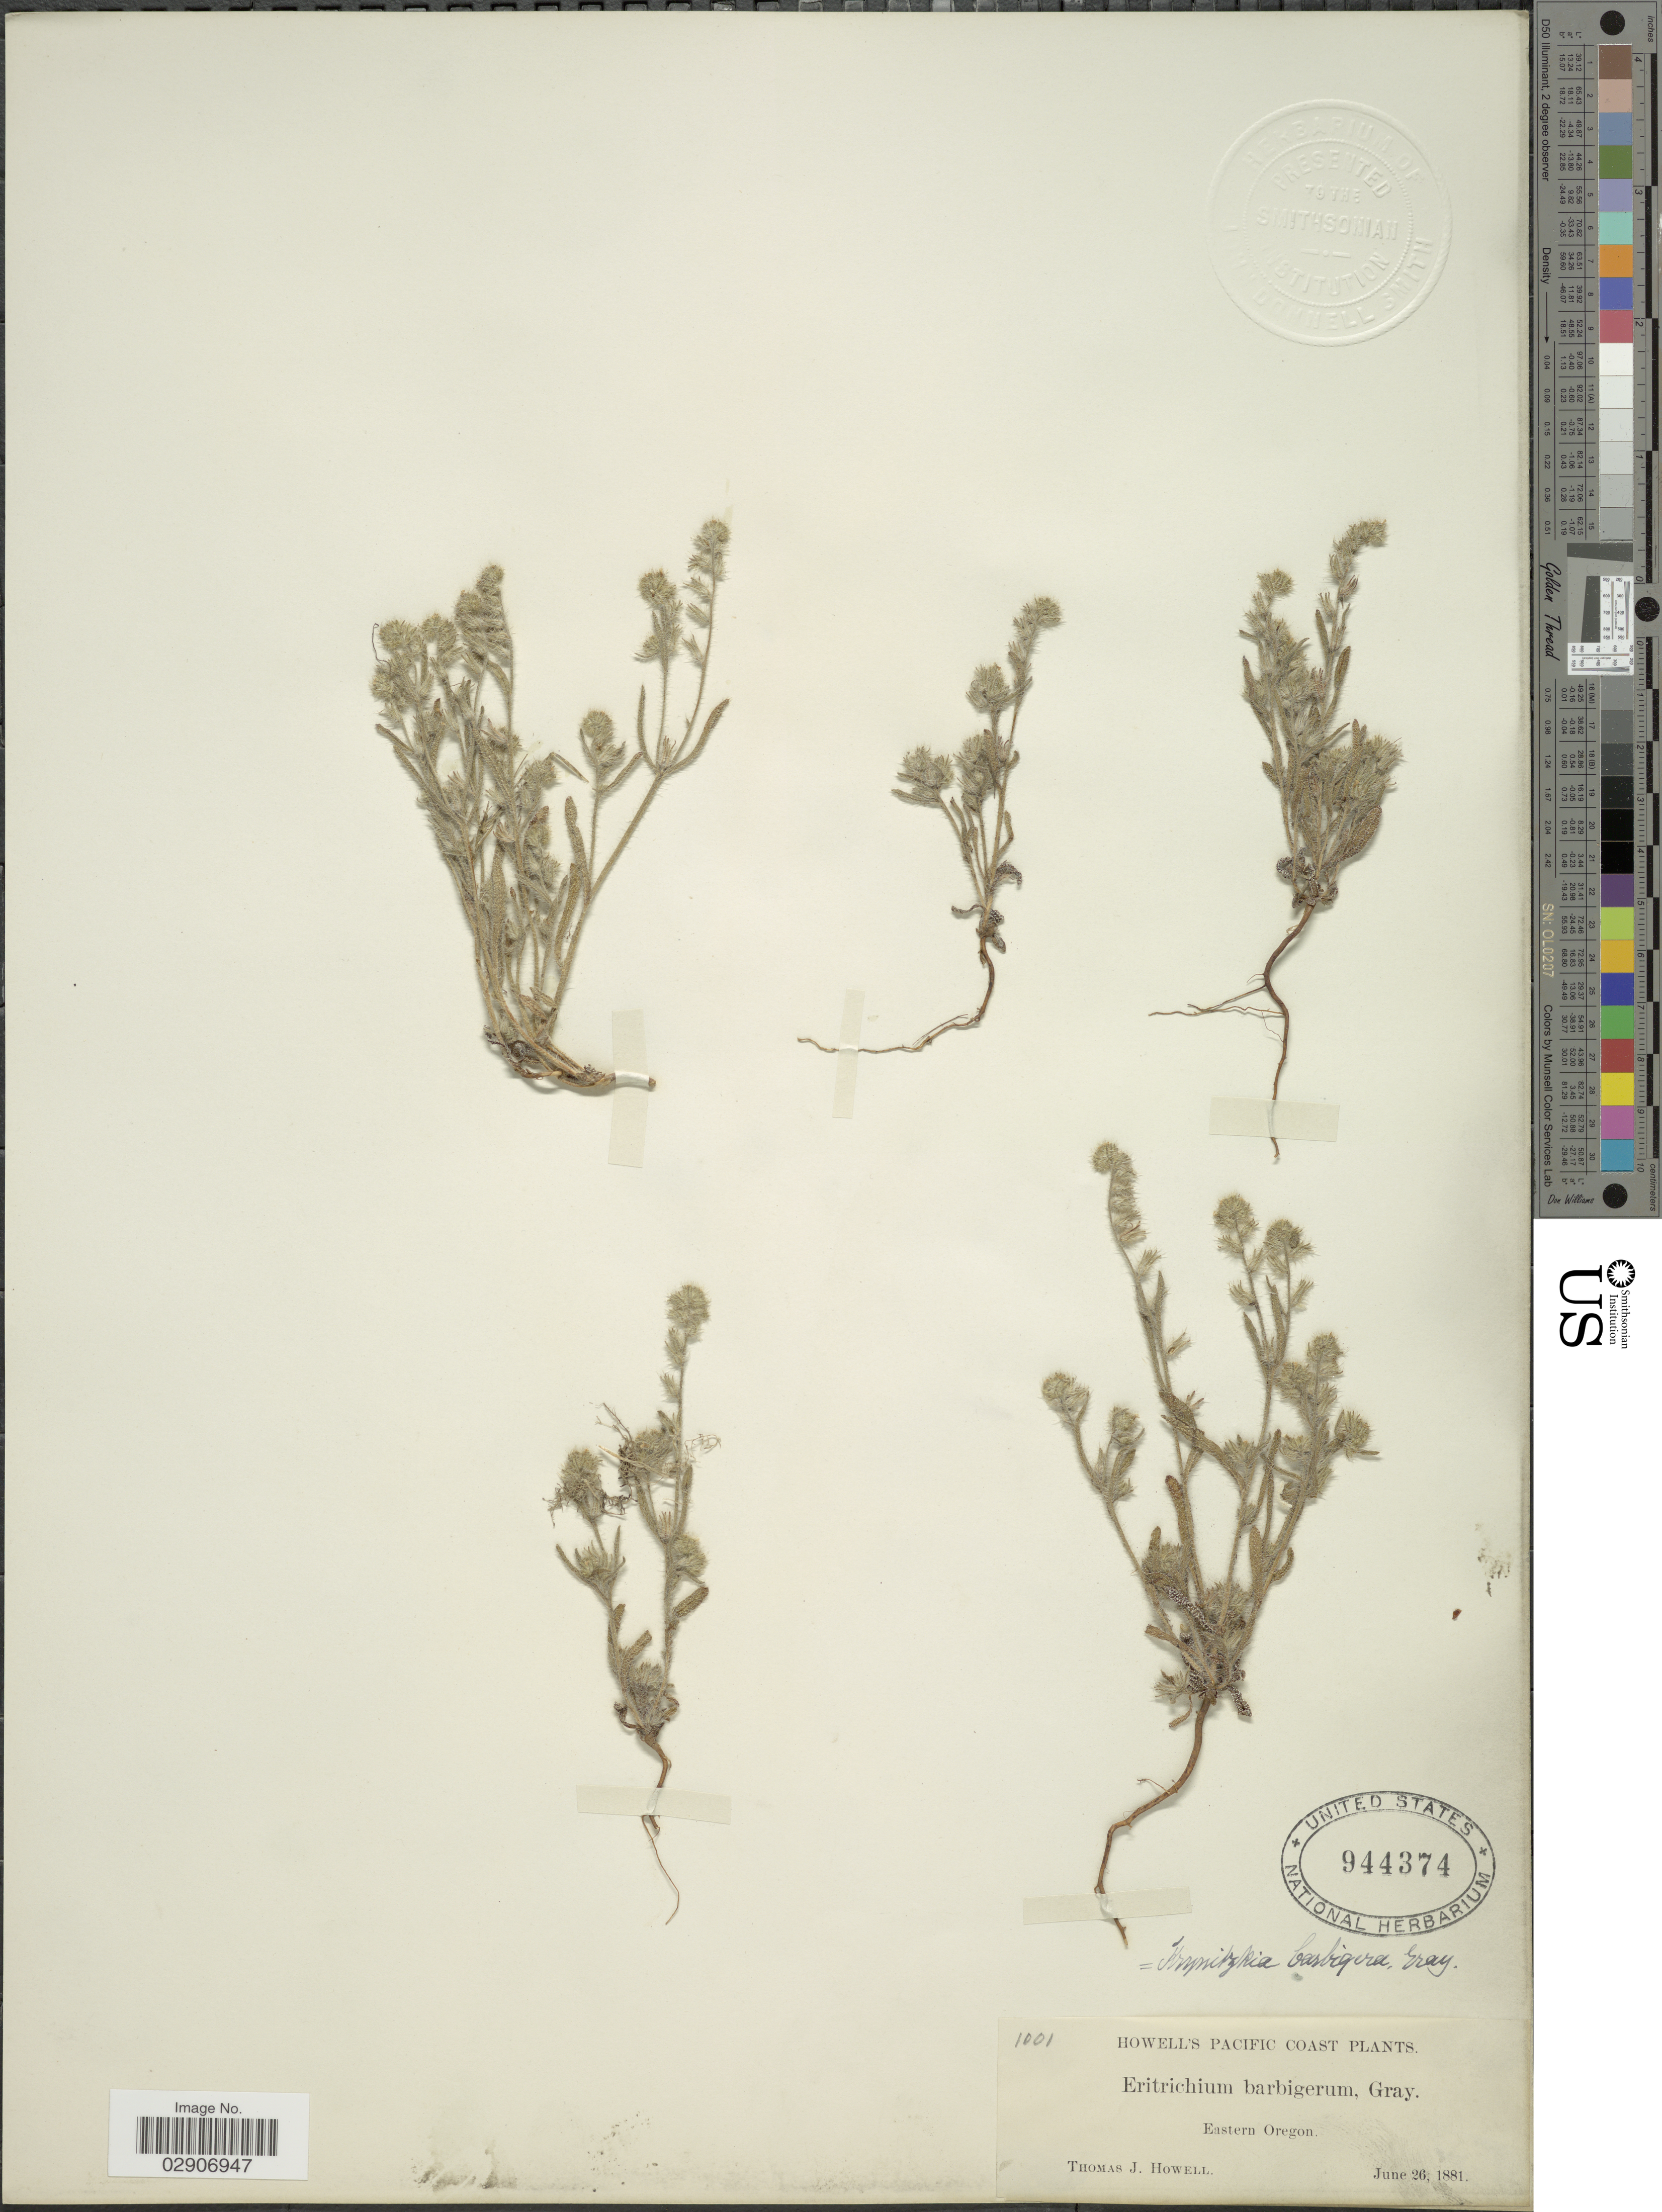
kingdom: Plantae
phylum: Tracheophyta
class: Magnoliopsida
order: Boraginales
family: Boraginaceae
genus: Cryptantha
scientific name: Cryptantha barbigera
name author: (A. Gray) Greene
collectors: J. T. Howell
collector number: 1001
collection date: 1881-06-26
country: United States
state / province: Oregon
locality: Pacific Coast. Eastern Oregon.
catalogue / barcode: US 944374